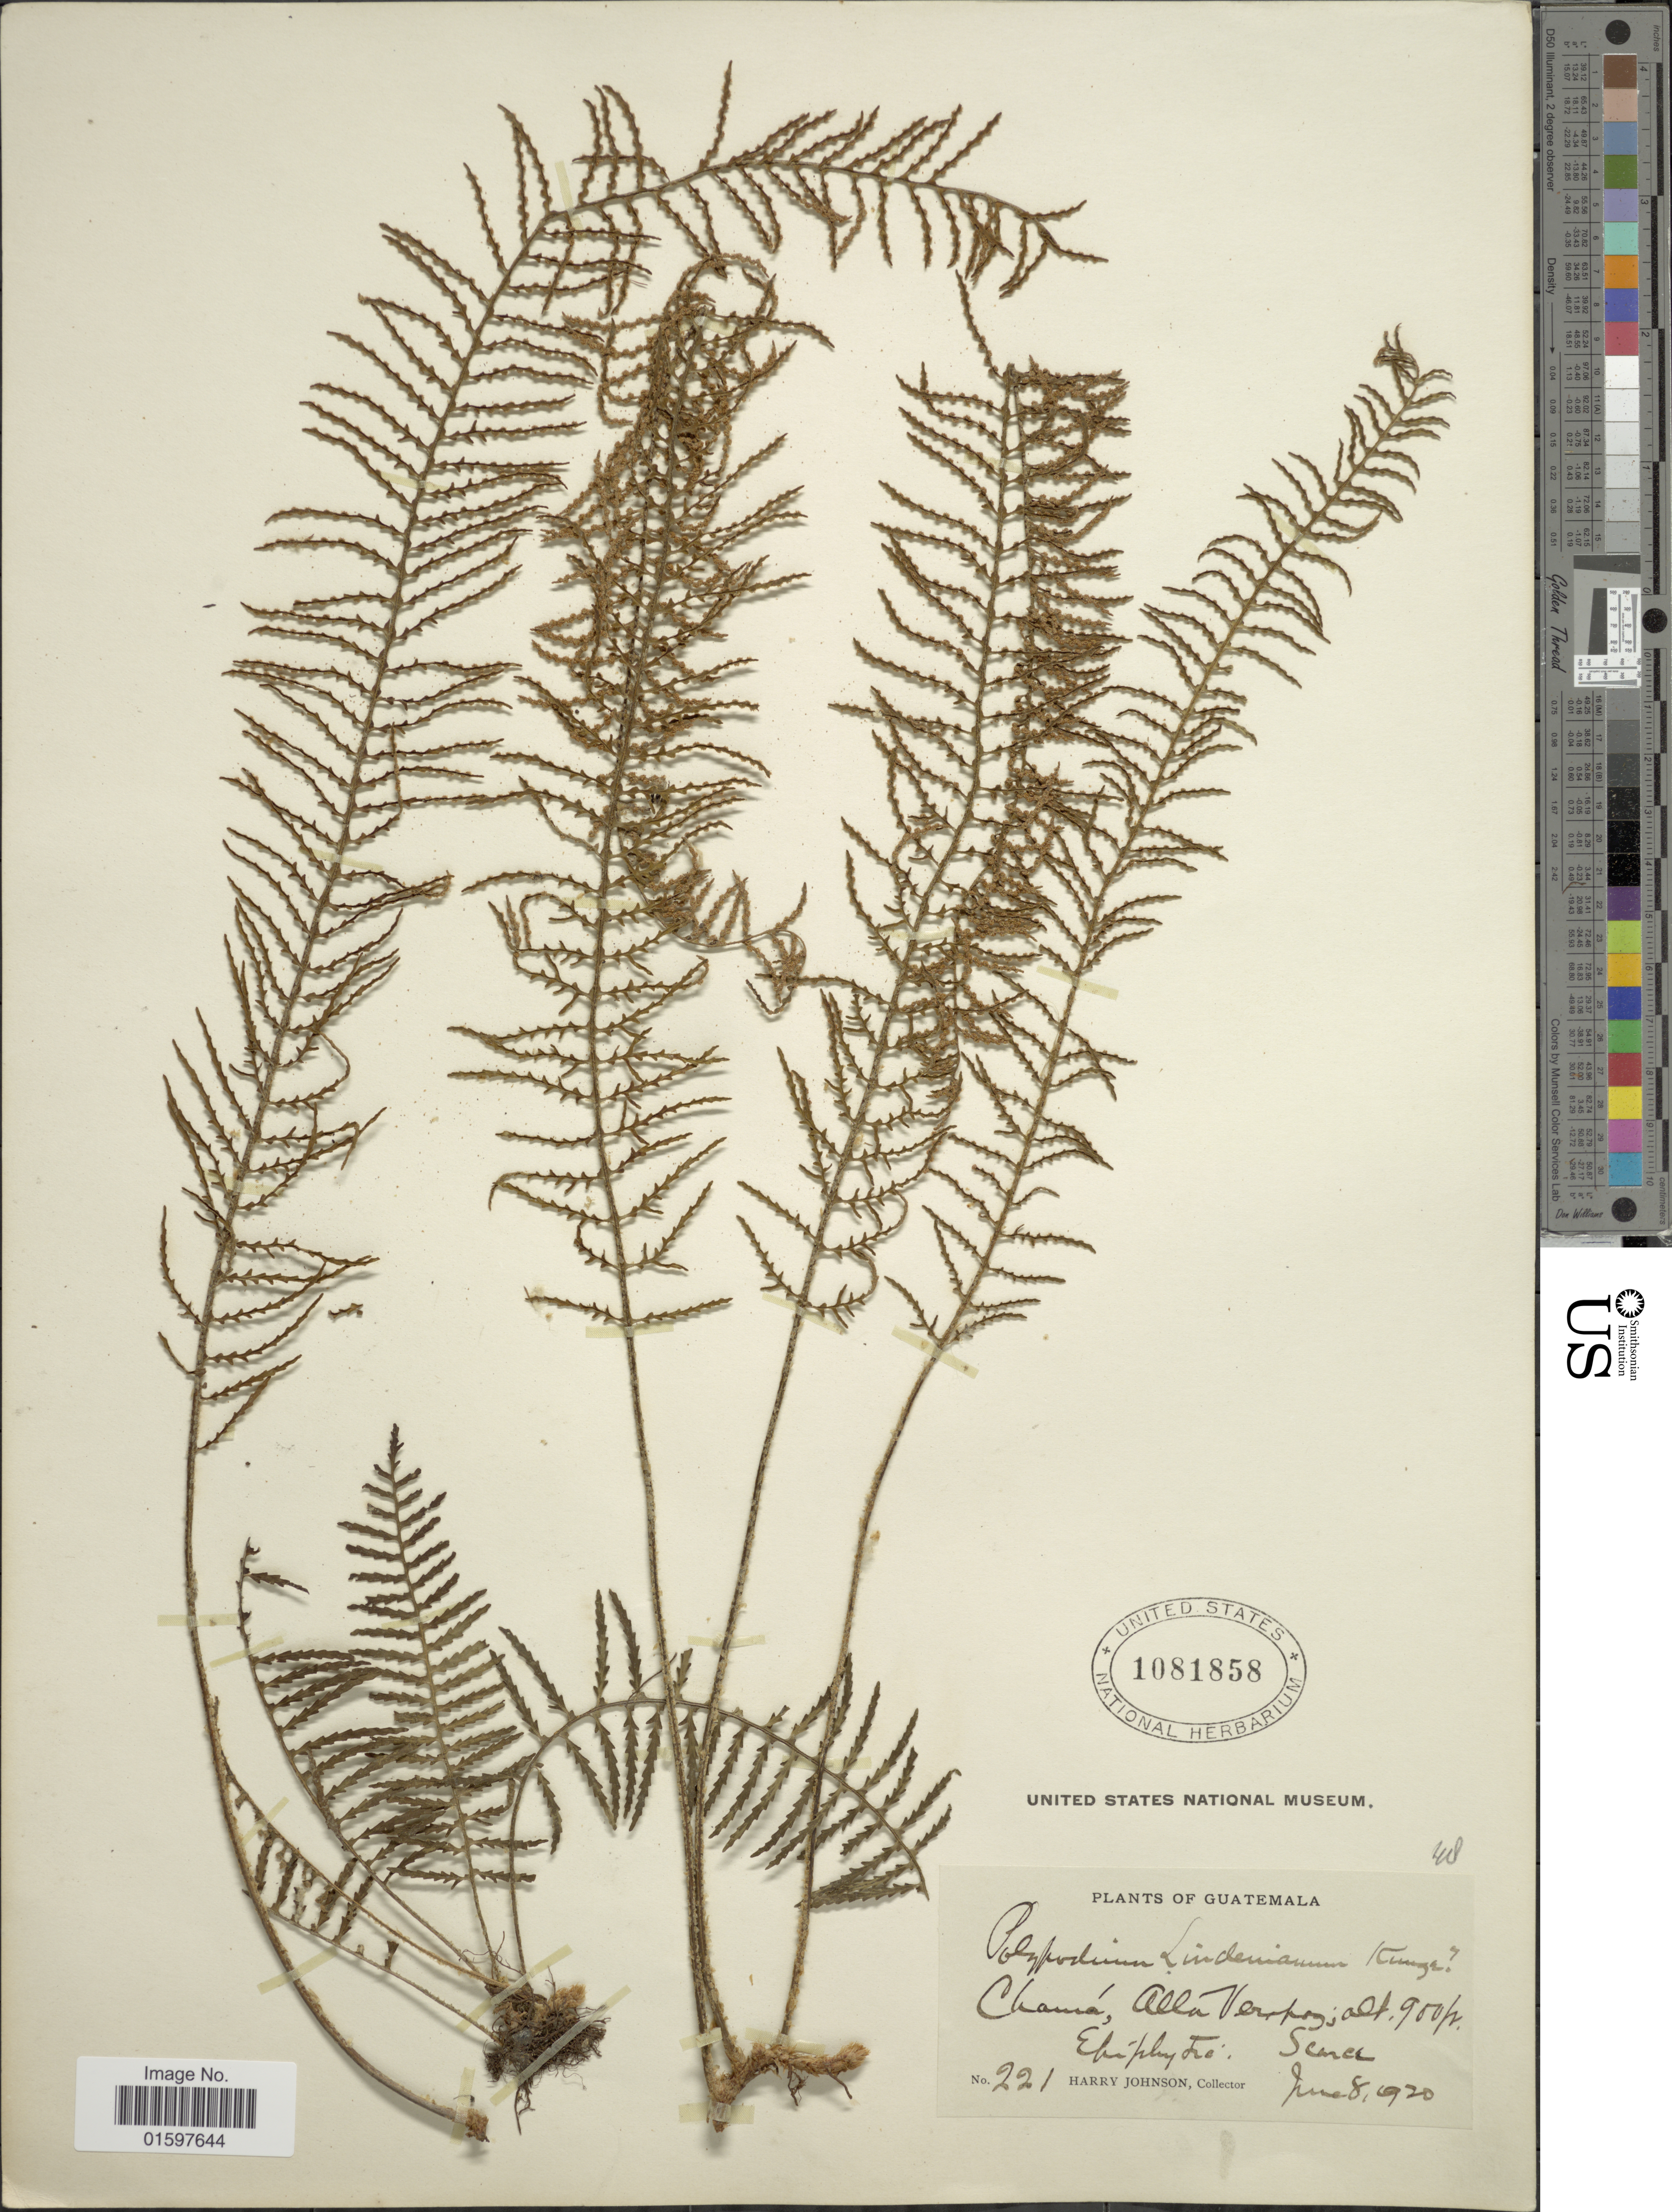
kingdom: Plantae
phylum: Tracheophyta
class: Polypodiopsida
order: Polypodiales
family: Polypodiaceae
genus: Pleopeltis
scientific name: Pleopeltis lindeniana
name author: (Kunze) A.R. Sm. & Tejero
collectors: H. Johnson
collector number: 221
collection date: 1920-06-08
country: Guatemala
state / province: Alta Verapaz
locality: Chama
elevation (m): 274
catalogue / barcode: US 1081858